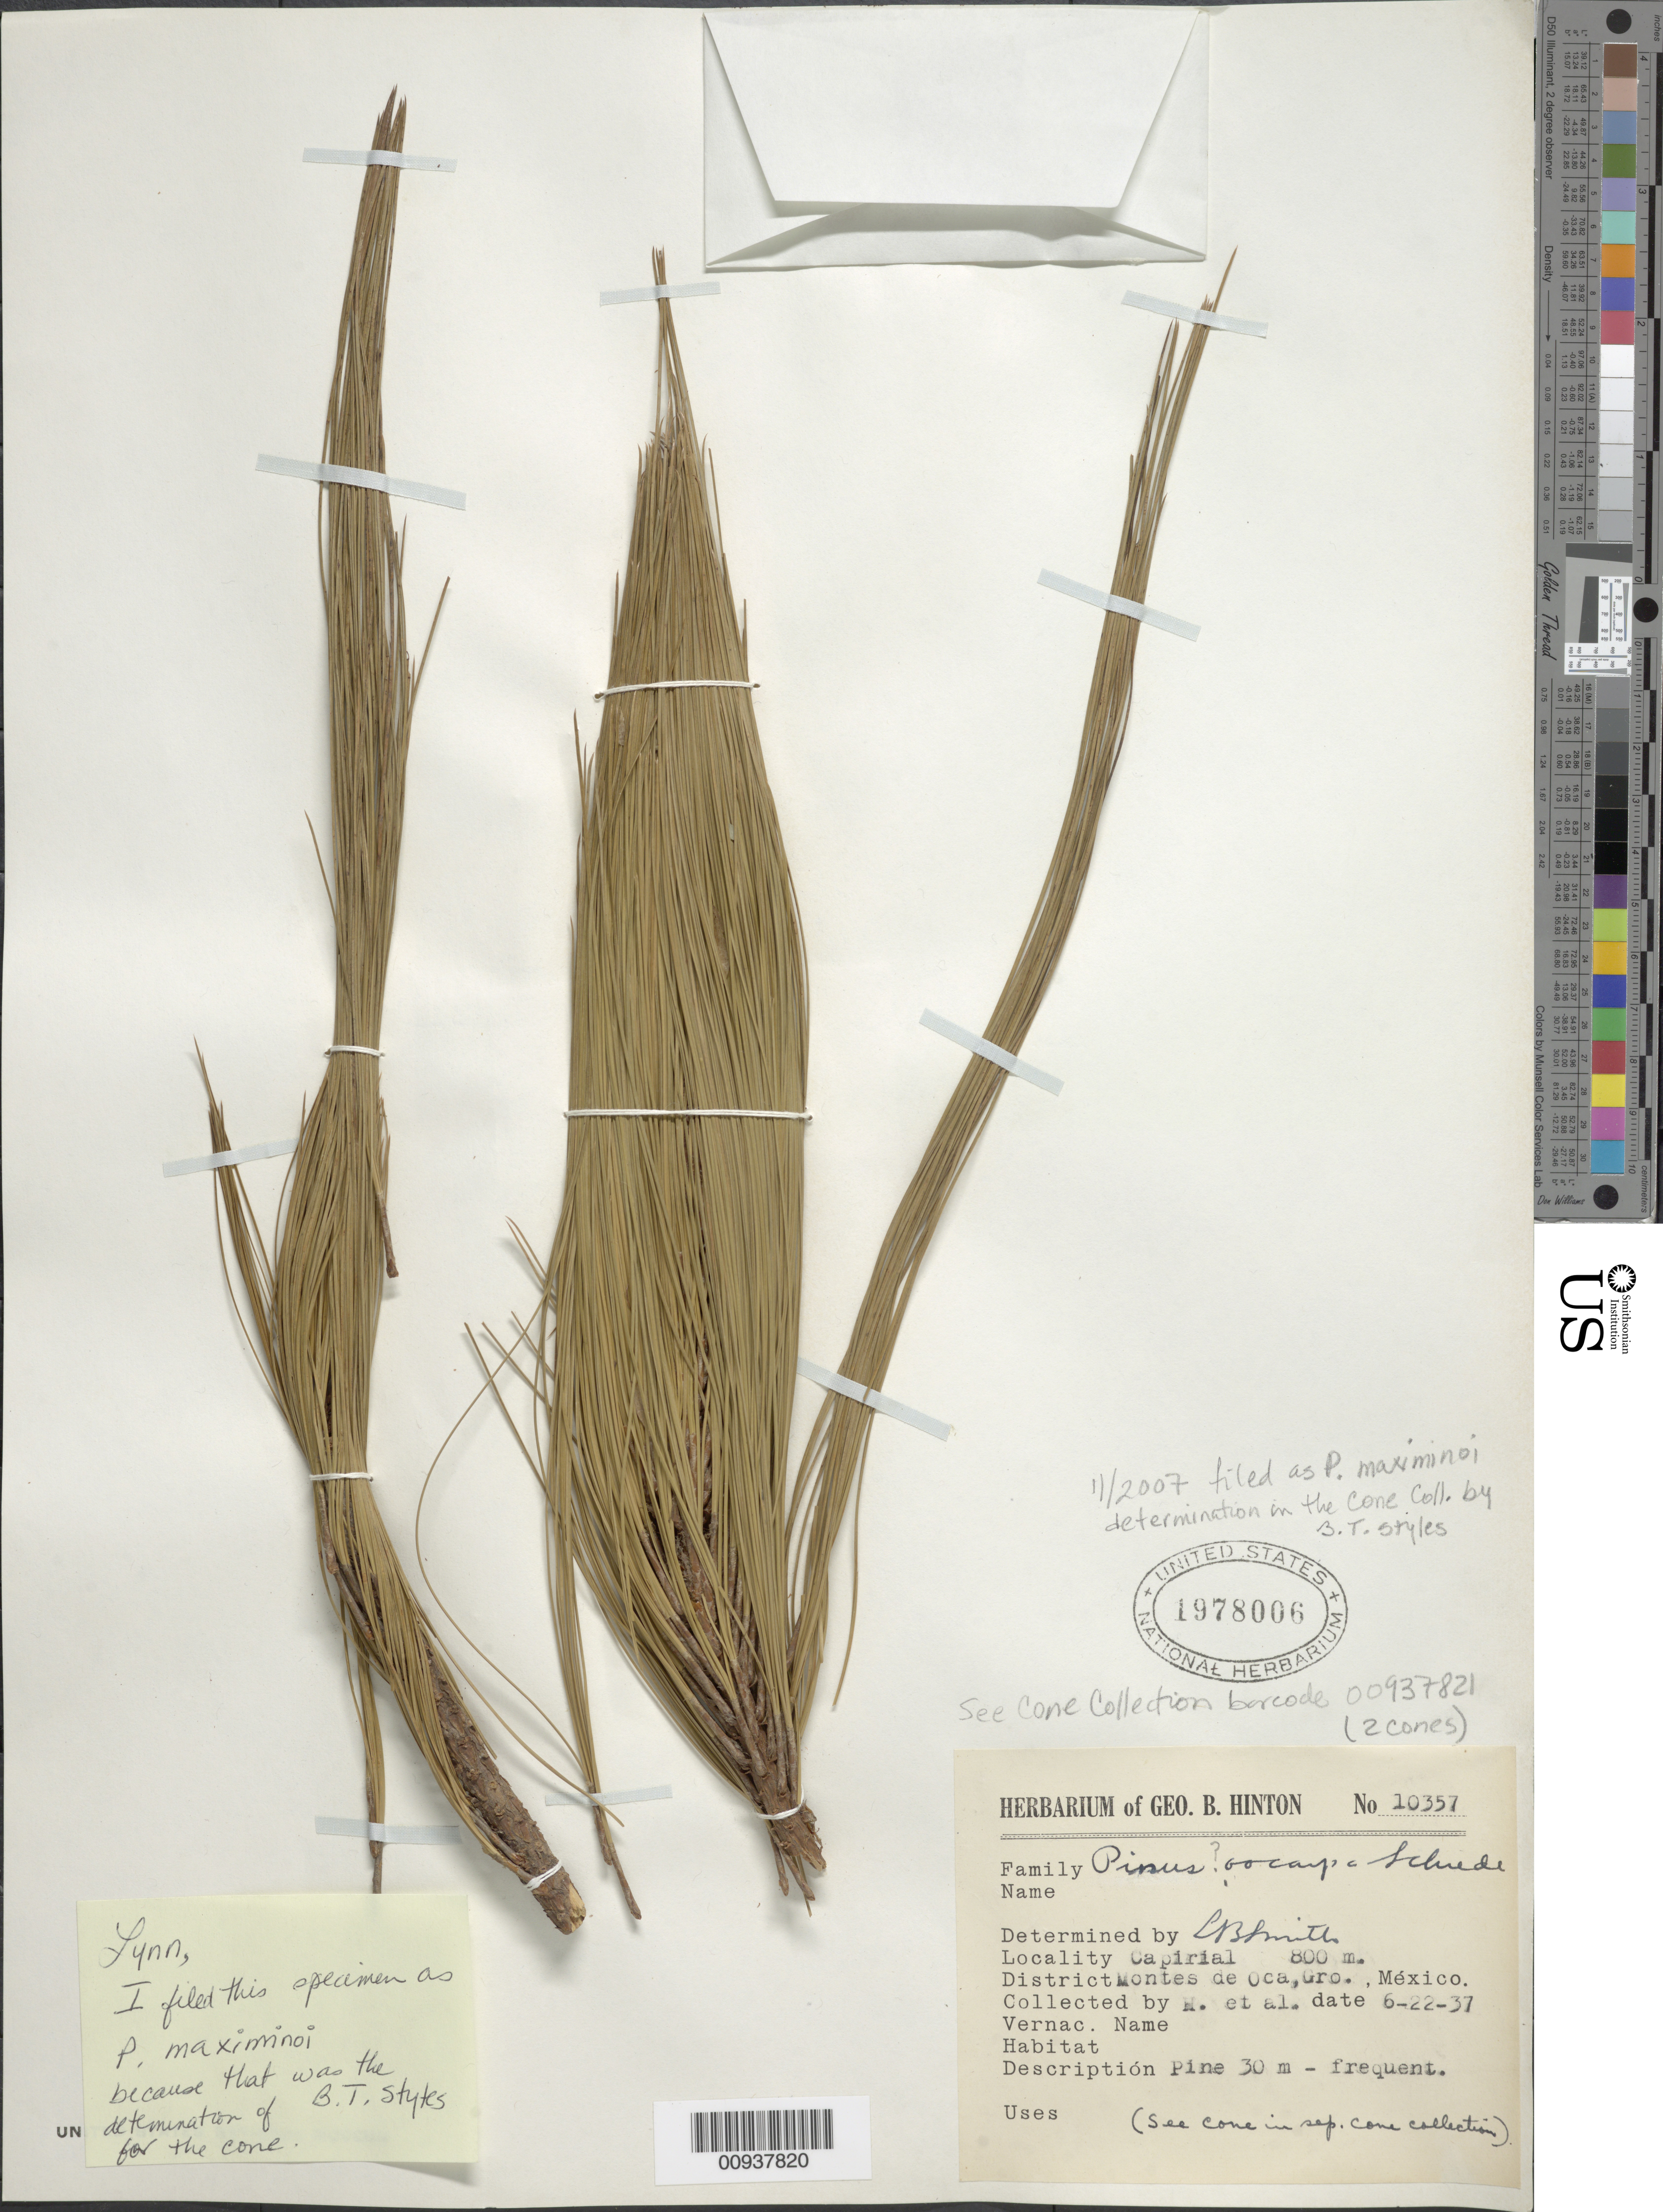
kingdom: Plantae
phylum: Tracheophyta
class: Pinopsida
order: Pinales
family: Pinaceae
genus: Pinus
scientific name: Pinus maximinoi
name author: H.E. Moore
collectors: G. B. Hinton & et al.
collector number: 10357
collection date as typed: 22 Jun 1937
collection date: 1937-06-22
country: Mexico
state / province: Guerrero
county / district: Montes de Oca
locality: Capirial.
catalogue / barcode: US 1978006